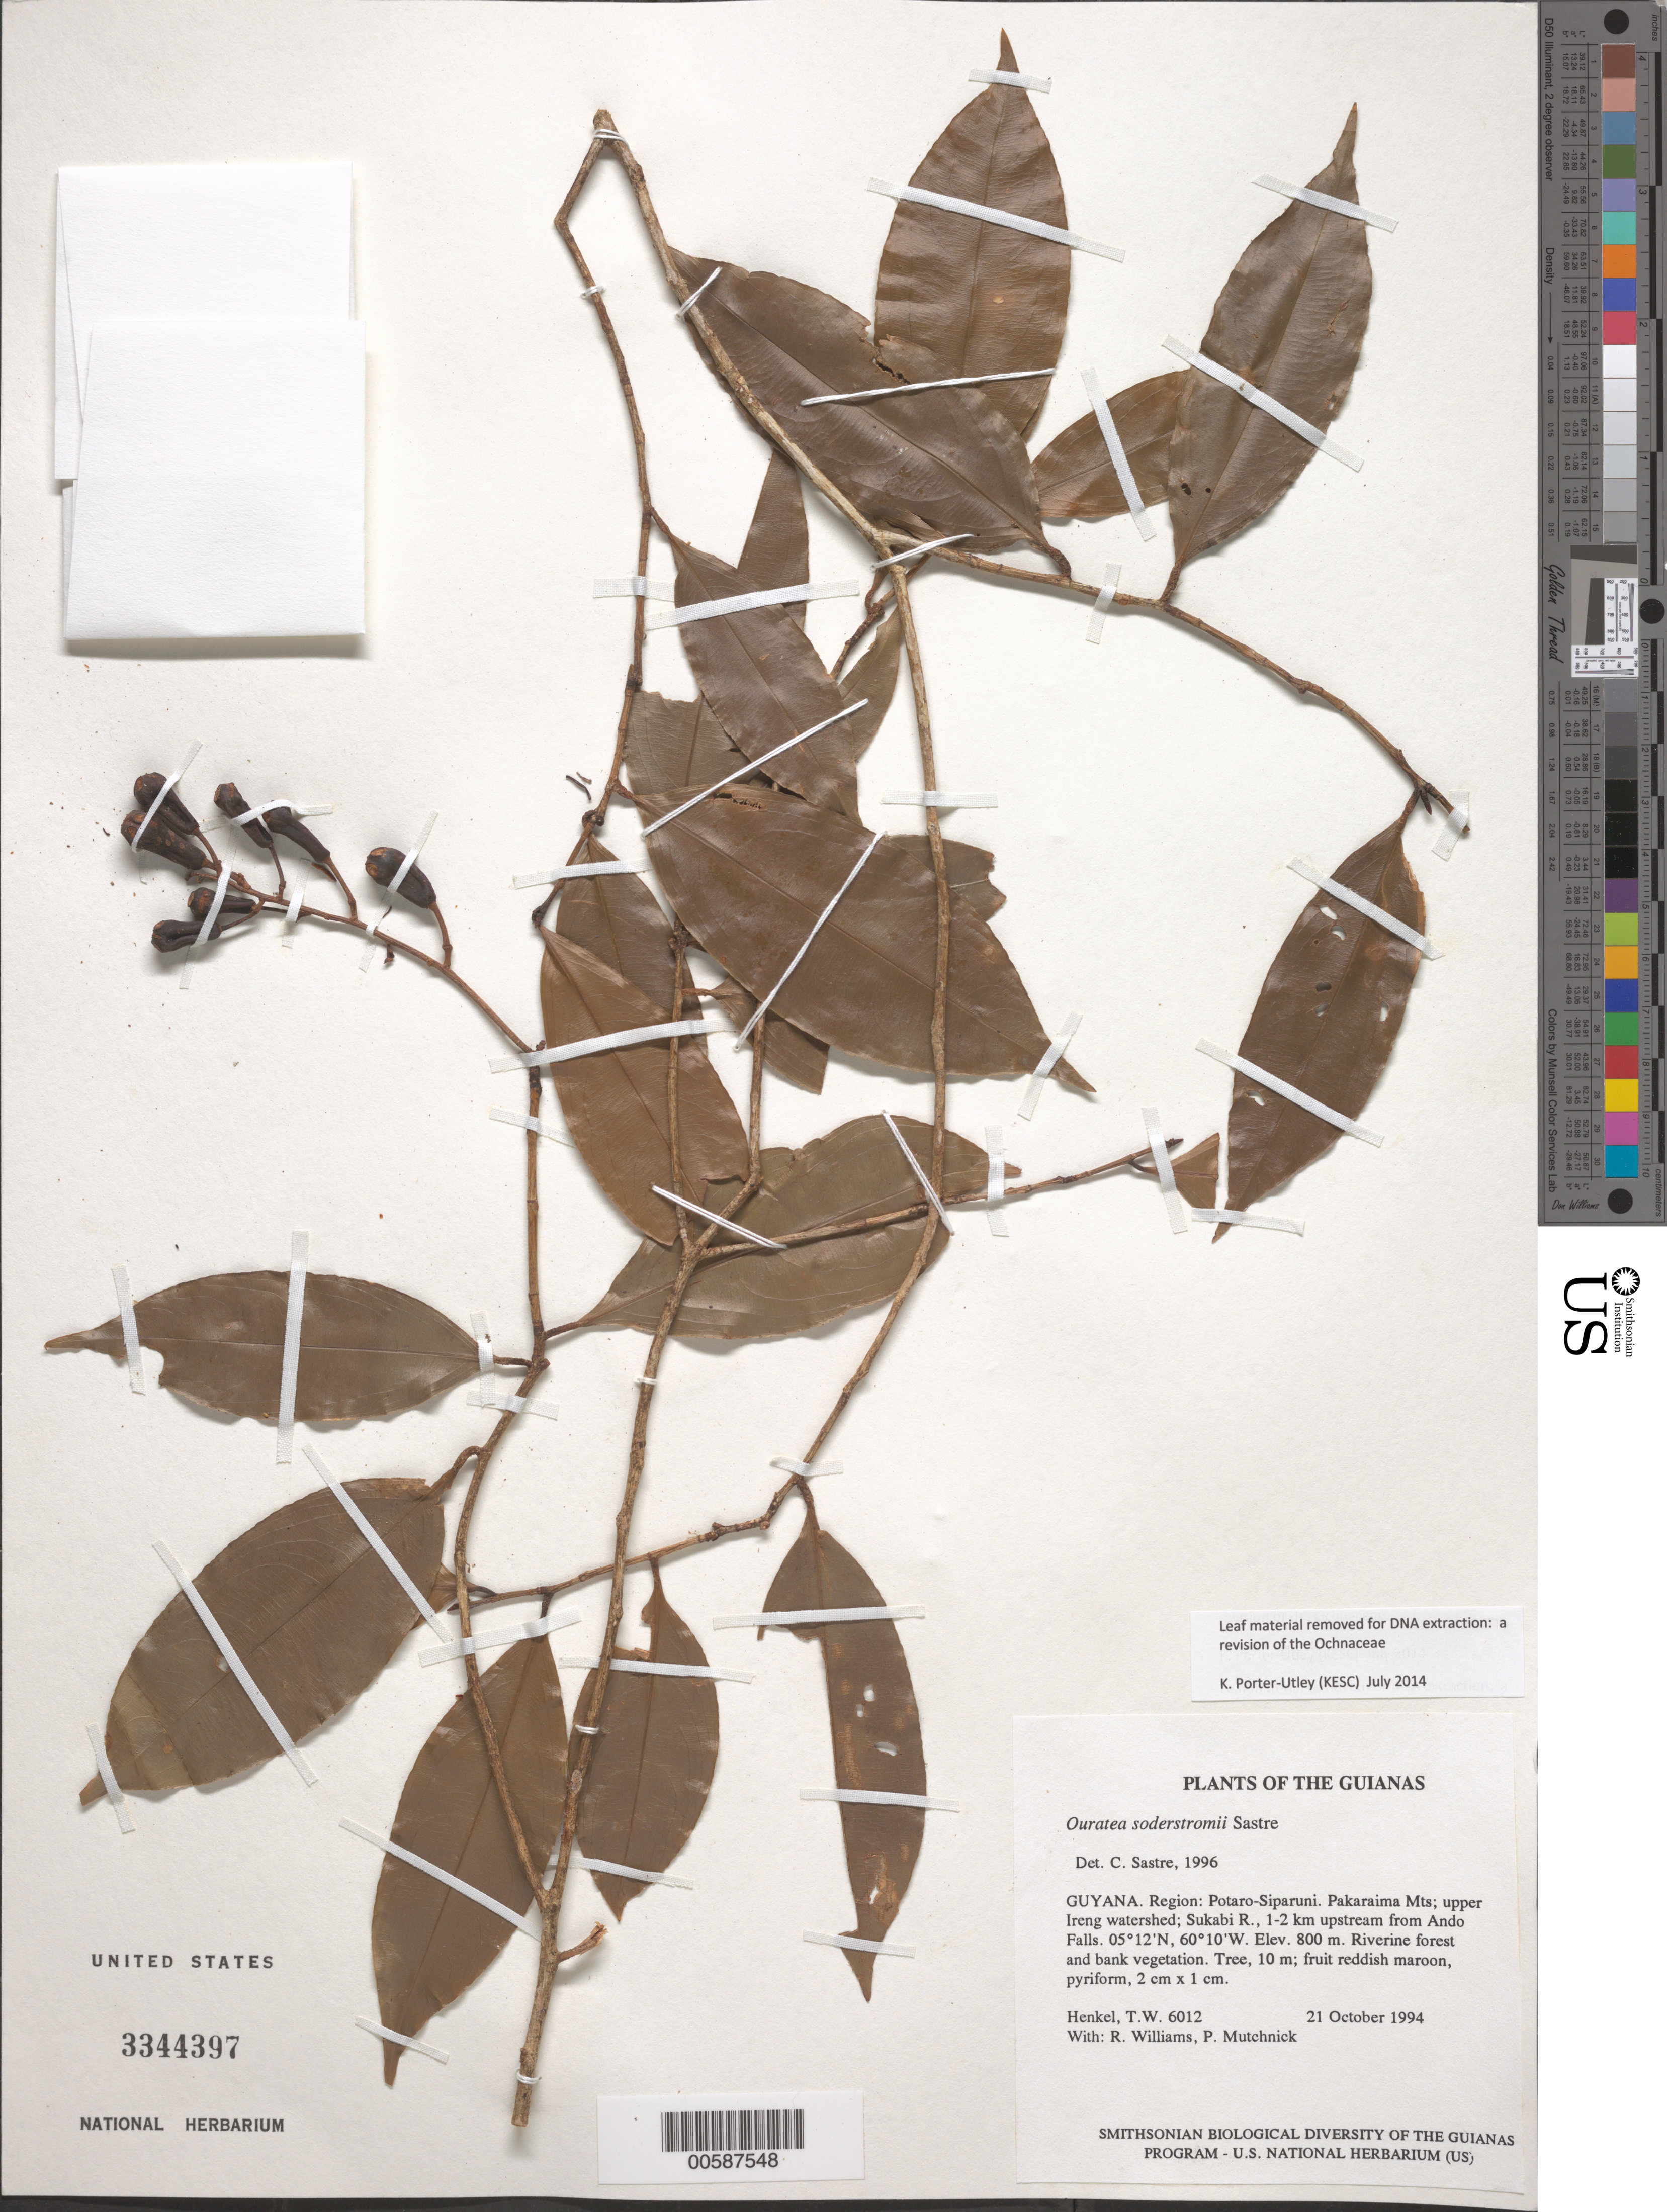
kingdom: Plantae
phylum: Tracheophyta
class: Magnoliopsida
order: Malpighiales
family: Ochnaceae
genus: Ouratea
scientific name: Ouratea soderstromii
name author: Sastre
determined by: Sastre, C. H. L.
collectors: T. Henkel, R. Williams & P. Mutchnick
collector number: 6012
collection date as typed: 21 October 1994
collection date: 1994-10-21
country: Guyana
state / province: Potaro-Siparuni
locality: Pakaraima Mts; upper Ireng watershed; Sukabi R., 1-2 km upstream from Ando Falls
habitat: Riverine forest and bank vegetation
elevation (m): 800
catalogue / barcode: US 3344397